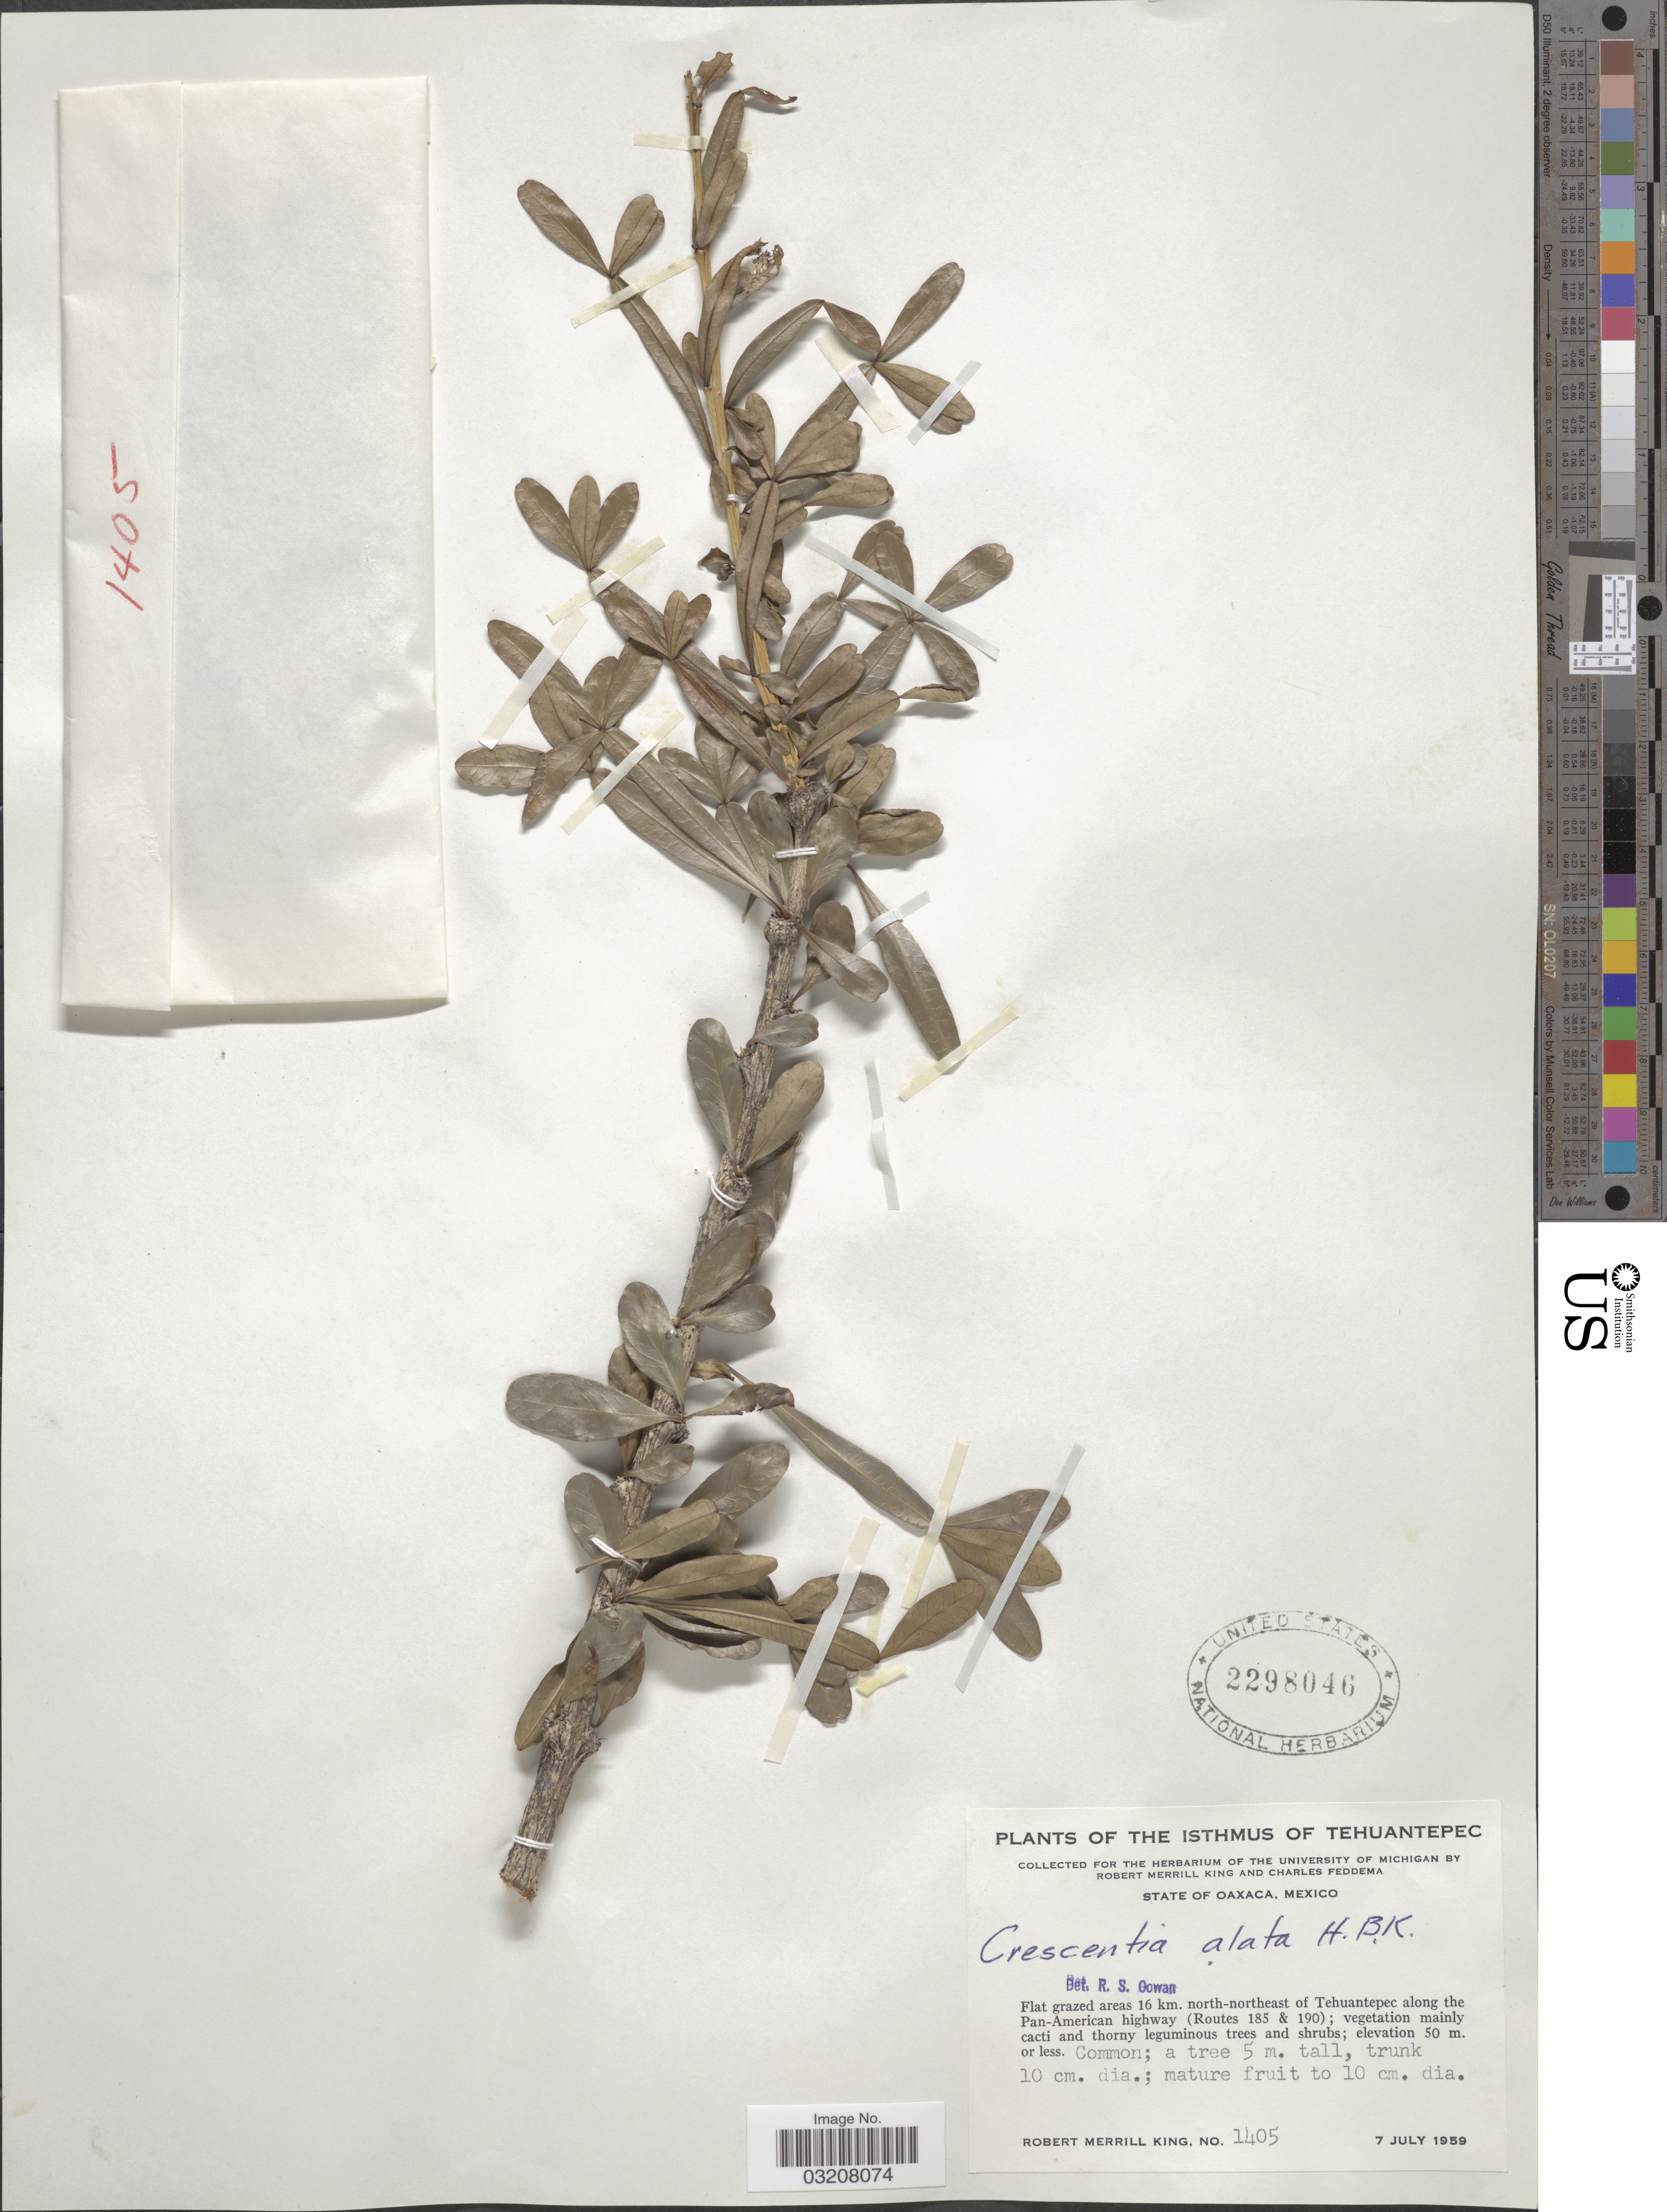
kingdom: Plantae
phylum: Tracheophyta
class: Magnoliopsida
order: Lamiales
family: Bignoniaceae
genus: Crescentia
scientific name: Crescentia alata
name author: Kunth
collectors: R. M. King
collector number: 1405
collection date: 1959-07-07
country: Mexico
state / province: Oaxaca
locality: The Isthmus of Tehuantepec. Flat grazed areas 16 km. nort-northeast of Tehuantepec along the Pan-American highway (Routes 185 & 190).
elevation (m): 50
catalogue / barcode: US 2298046